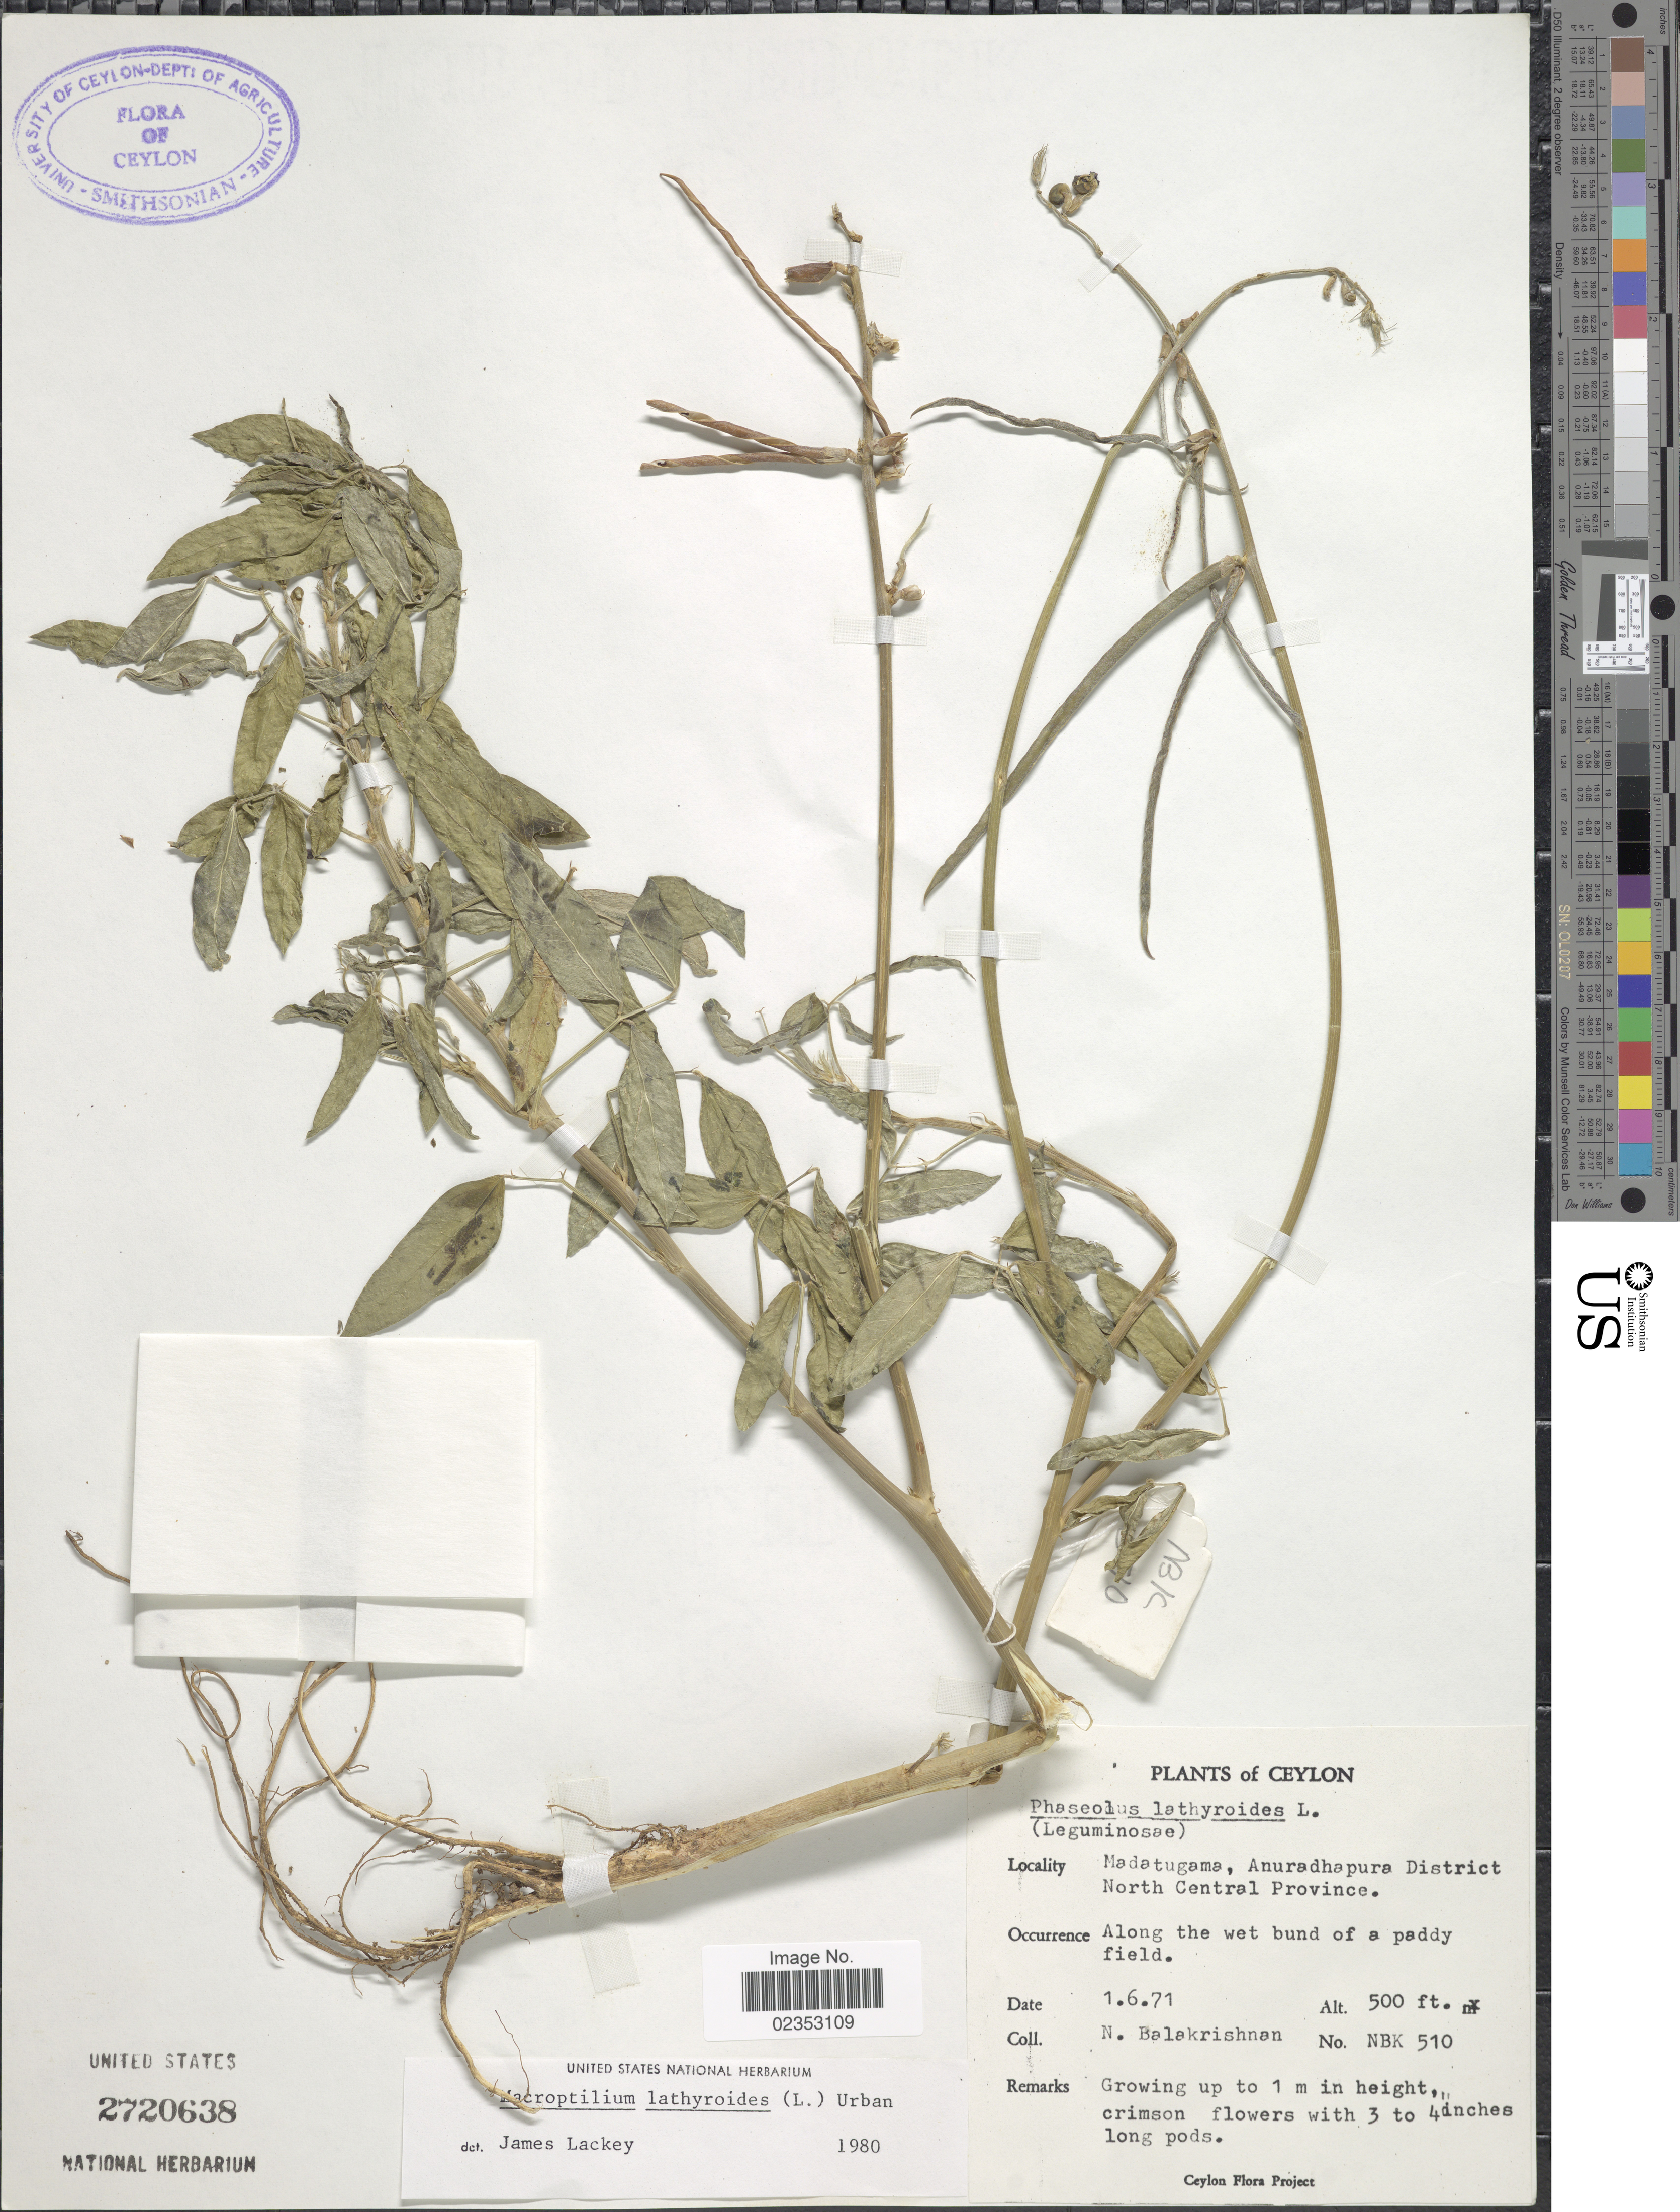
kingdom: Plantae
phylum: Tracheophyta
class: Magnoliopsida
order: Fabales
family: Fabaceae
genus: Macroptilium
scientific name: Macroptilium lathyroides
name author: (L.) Urb.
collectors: N. Balakrishnan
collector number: NBK 510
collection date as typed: Transcribed d/m/y: 1/6/71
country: Sri Lanka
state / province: North Central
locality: Ceylon, Madatugama, Anuradhapura District, Along the wet bund of a paddy field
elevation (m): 152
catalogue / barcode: US 2720638